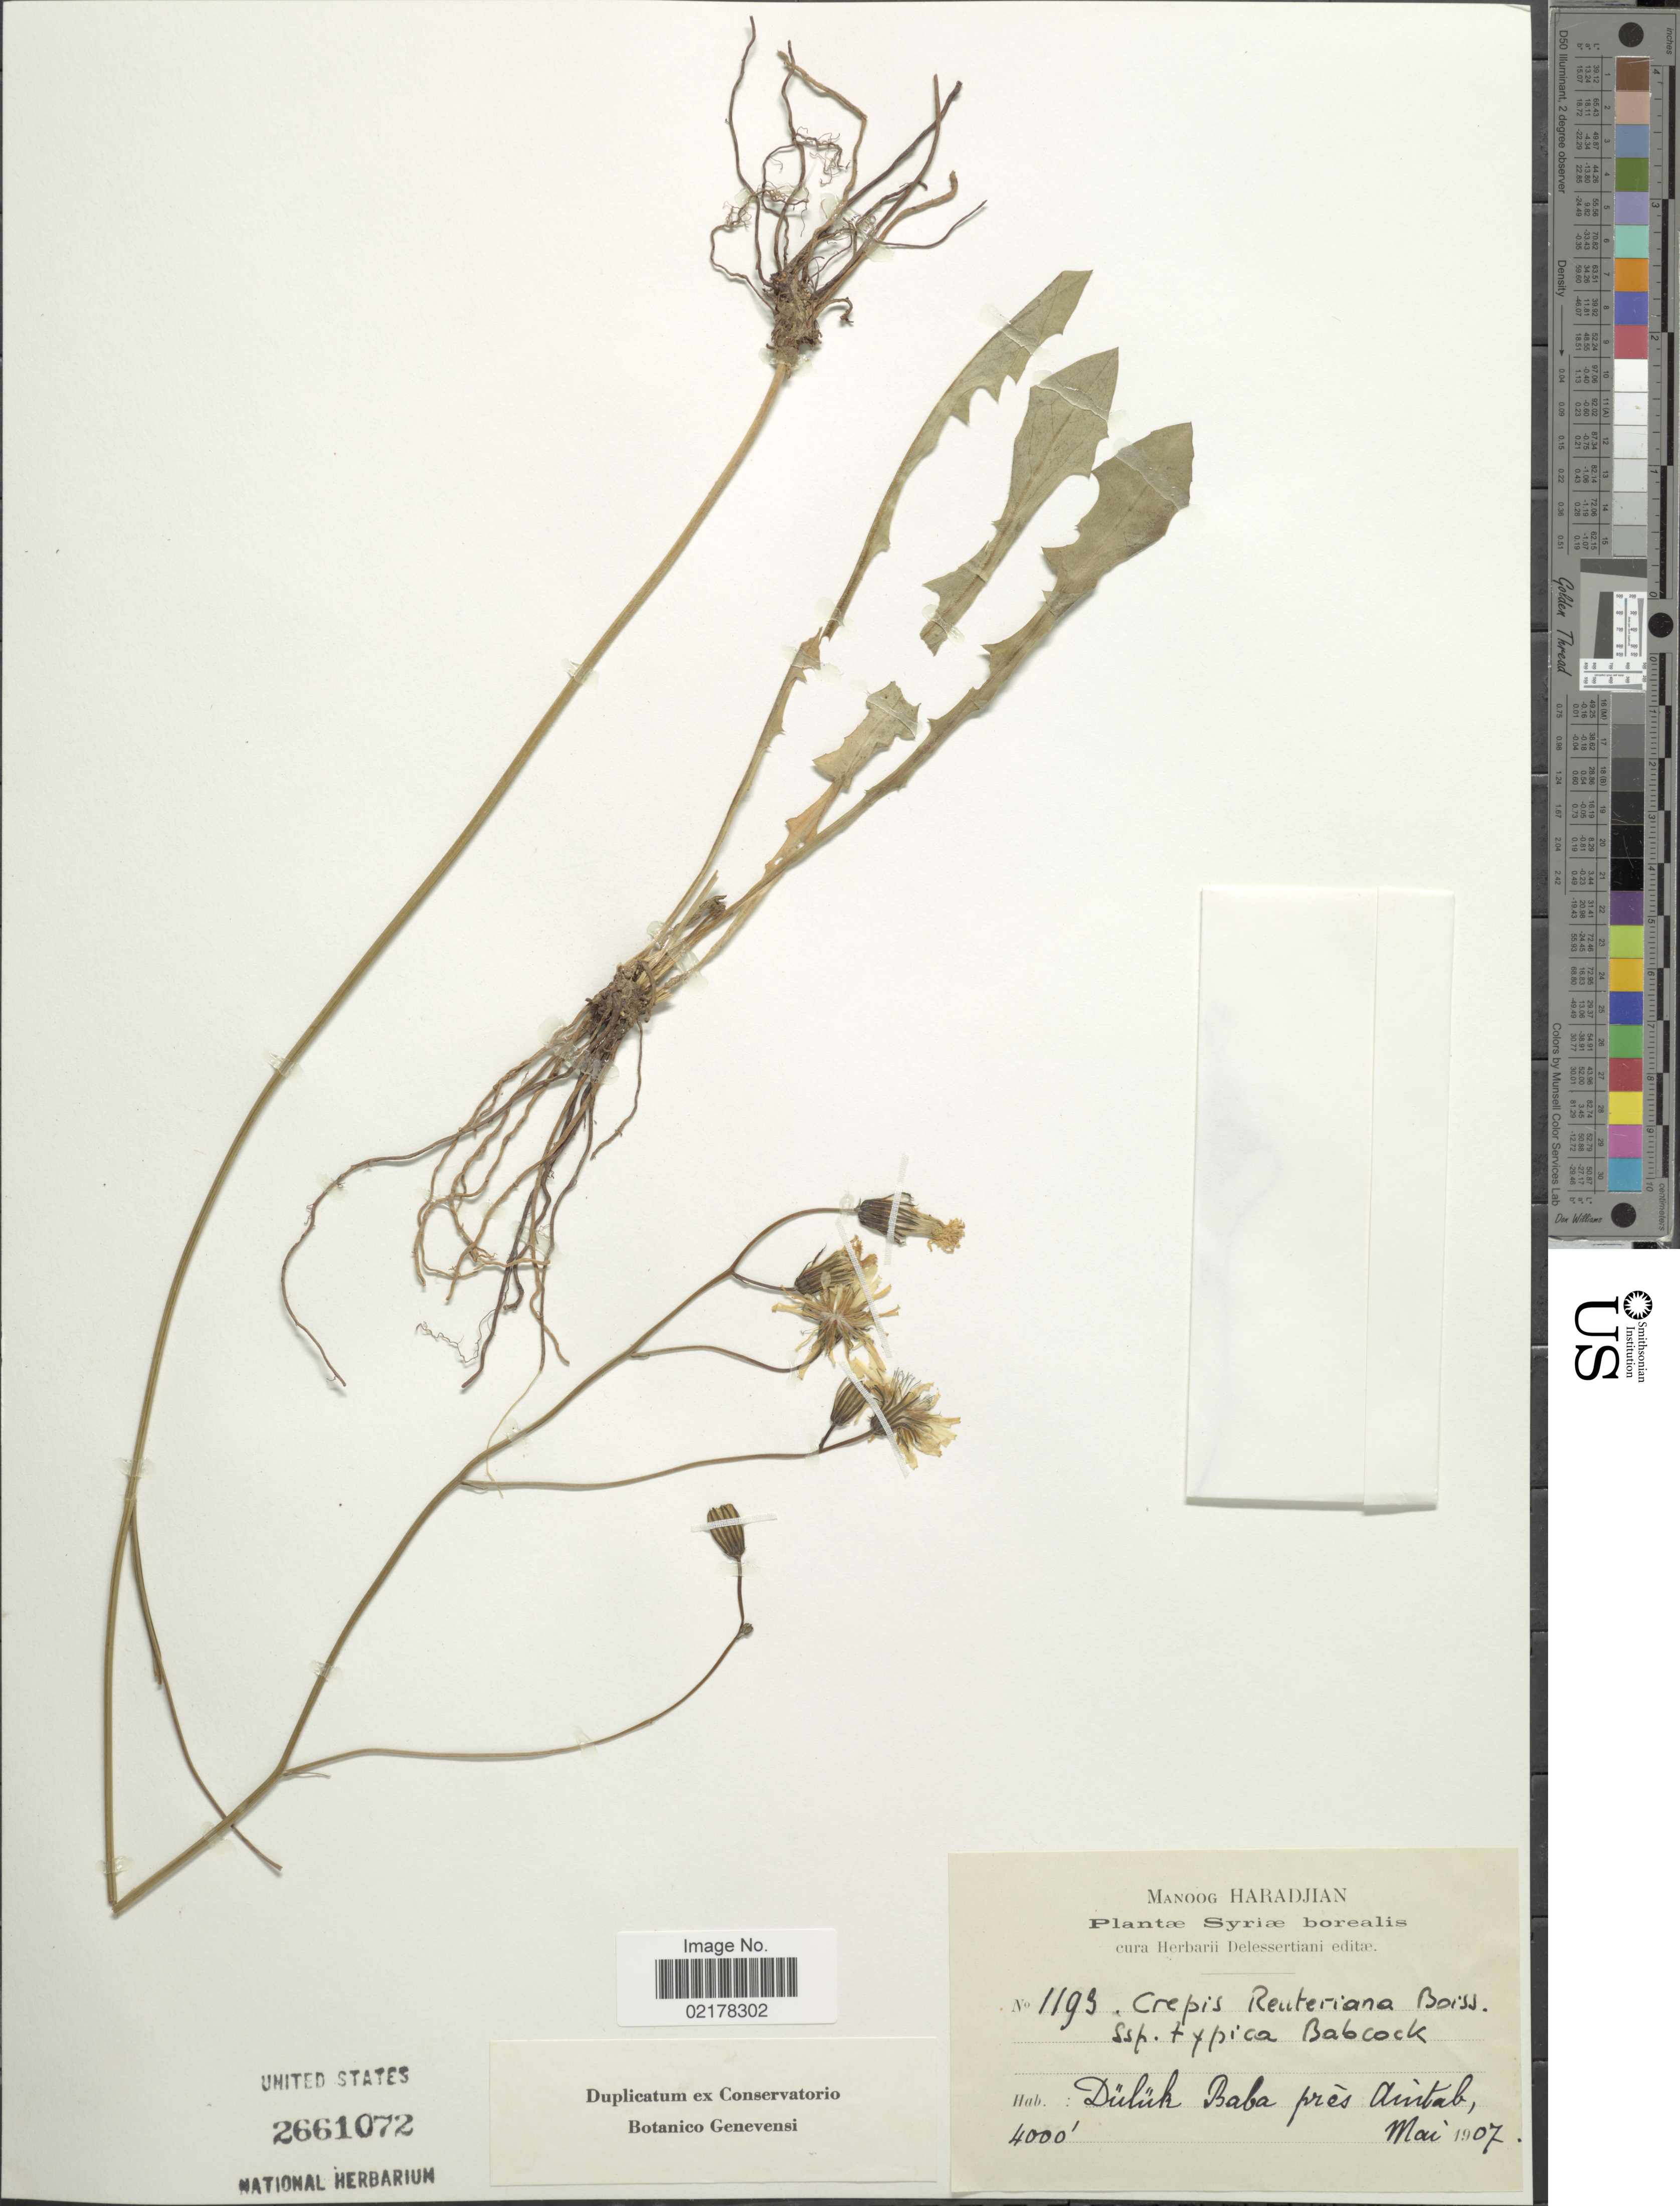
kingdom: Plantae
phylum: Tracheophyta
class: Magnoliopsida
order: Asterales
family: Asteraceae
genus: Crepis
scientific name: Crepis reuteriana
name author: Boiss. & Heldr.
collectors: M. Haradjian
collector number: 1193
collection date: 1907-05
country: Syria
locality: Duluk Baba pres Amtab [interpreted]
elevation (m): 1219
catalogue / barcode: US 2661072